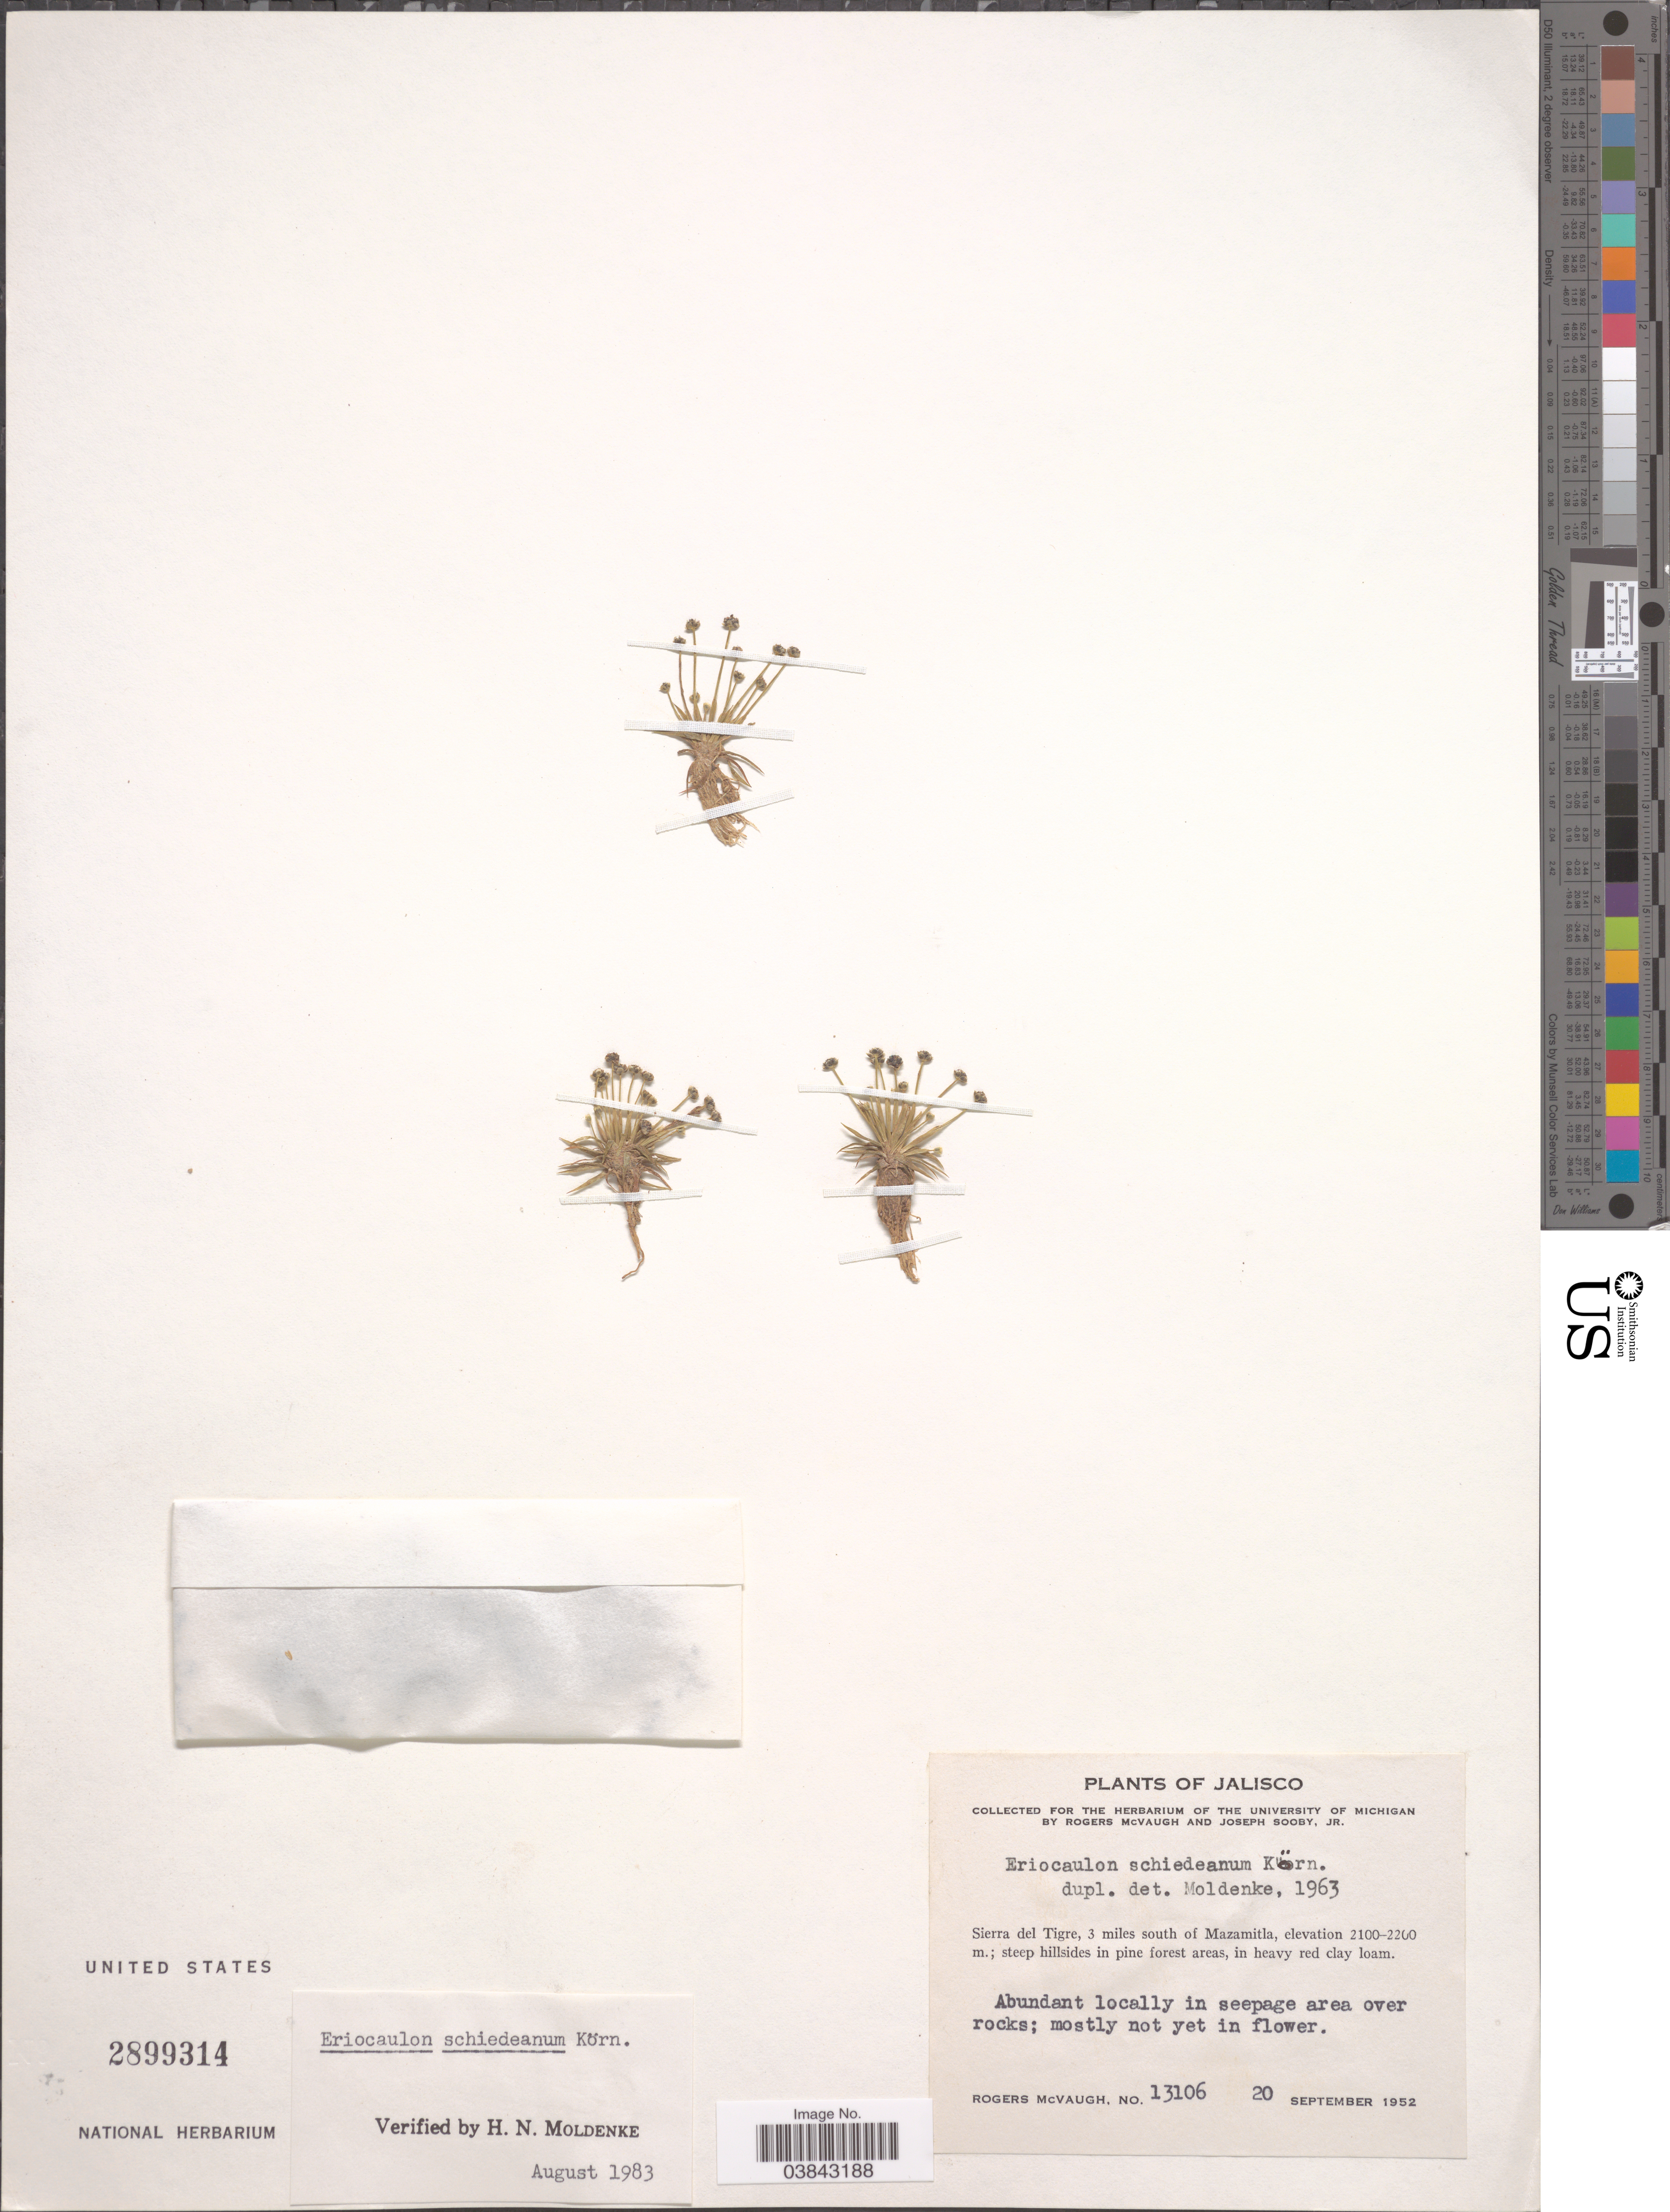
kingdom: Plantae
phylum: Tracheophyta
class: Liliopsida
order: Poales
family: Eriocaulaceae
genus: Eriocaulon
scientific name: Eriocaulon schiedeanum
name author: Körn.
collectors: R. McVaugh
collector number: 13106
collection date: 1952-09-20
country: Mexico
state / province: Jalisco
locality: Sierra del Tigre, 3 miles south of Mazamitla.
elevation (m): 2100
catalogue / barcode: US 2899314